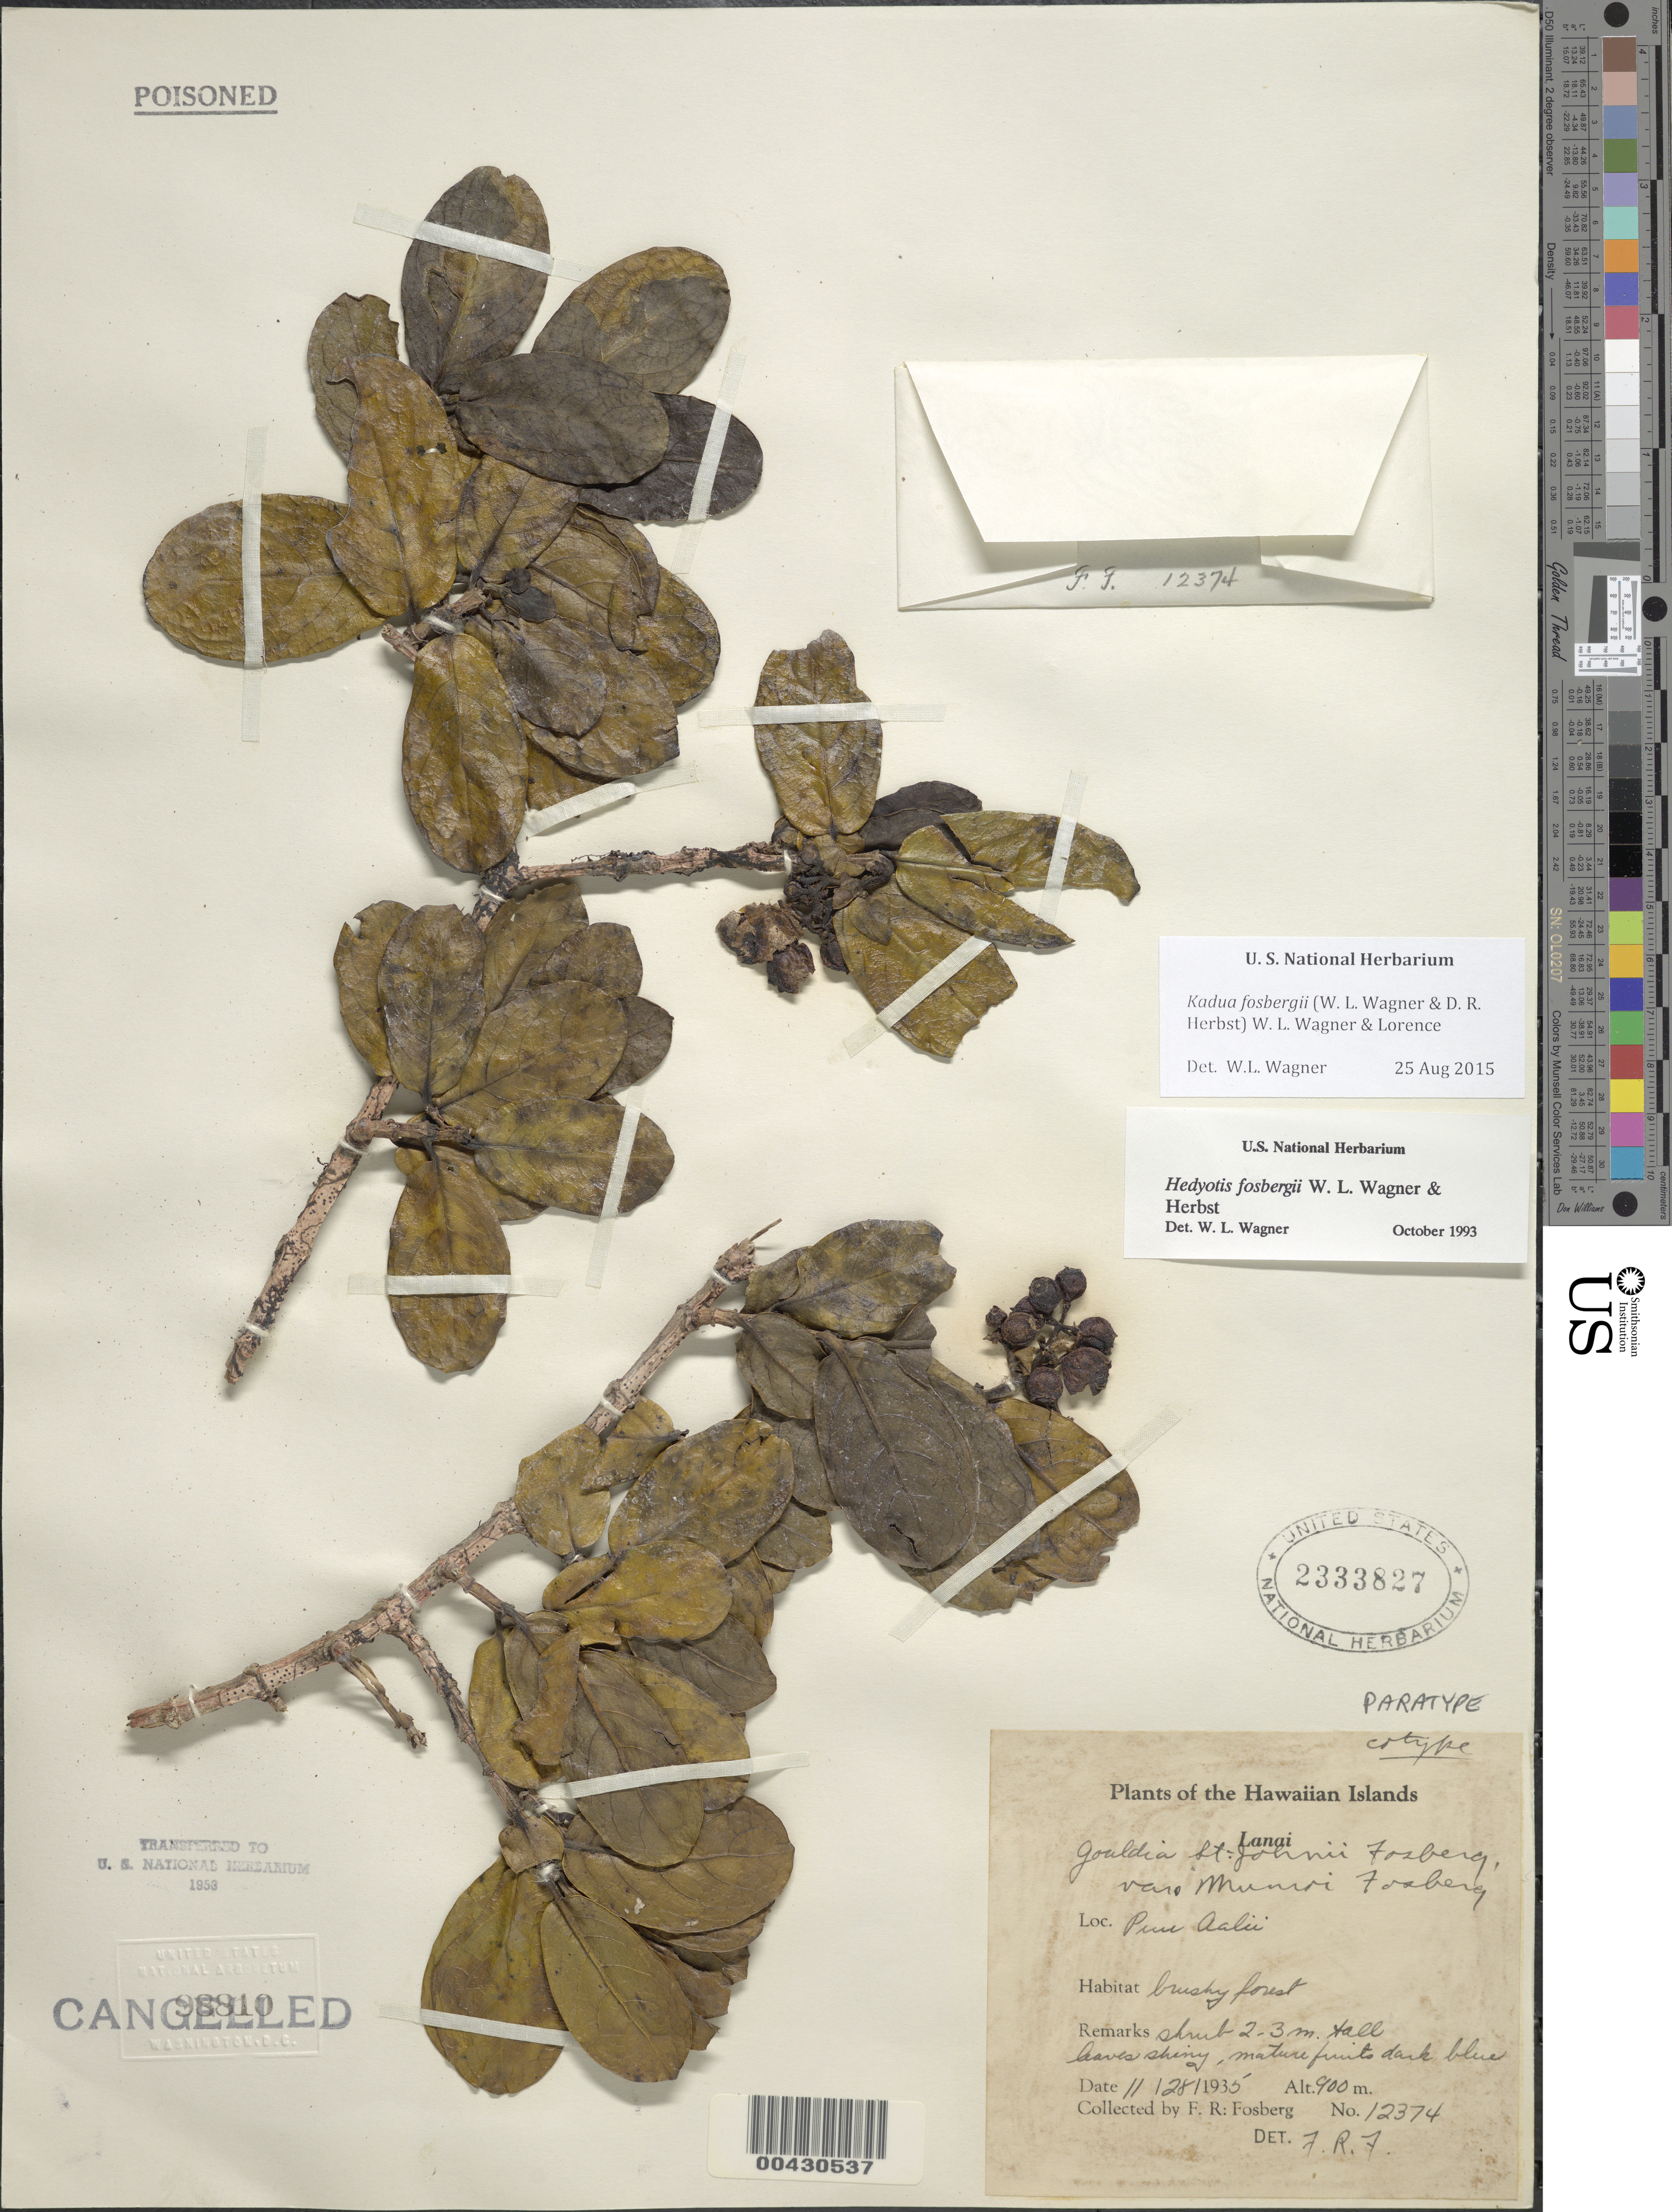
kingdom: Plantae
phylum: Tracheophyta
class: Magnoliopsida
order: Gentianales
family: Rubiaceae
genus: Kadua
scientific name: Kadua affinis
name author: DC.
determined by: Wagner, W. L., (BOT), Smithsonian Institution - National Museum of Natural History (UNITED STATES)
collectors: F. R. Fosberg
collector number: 12374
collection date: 1935-11-28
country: United States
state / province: Hawaii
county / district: Maui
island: Lana'i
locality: Puu Aalii, Lanai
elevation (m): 900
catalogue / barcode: US 2333827